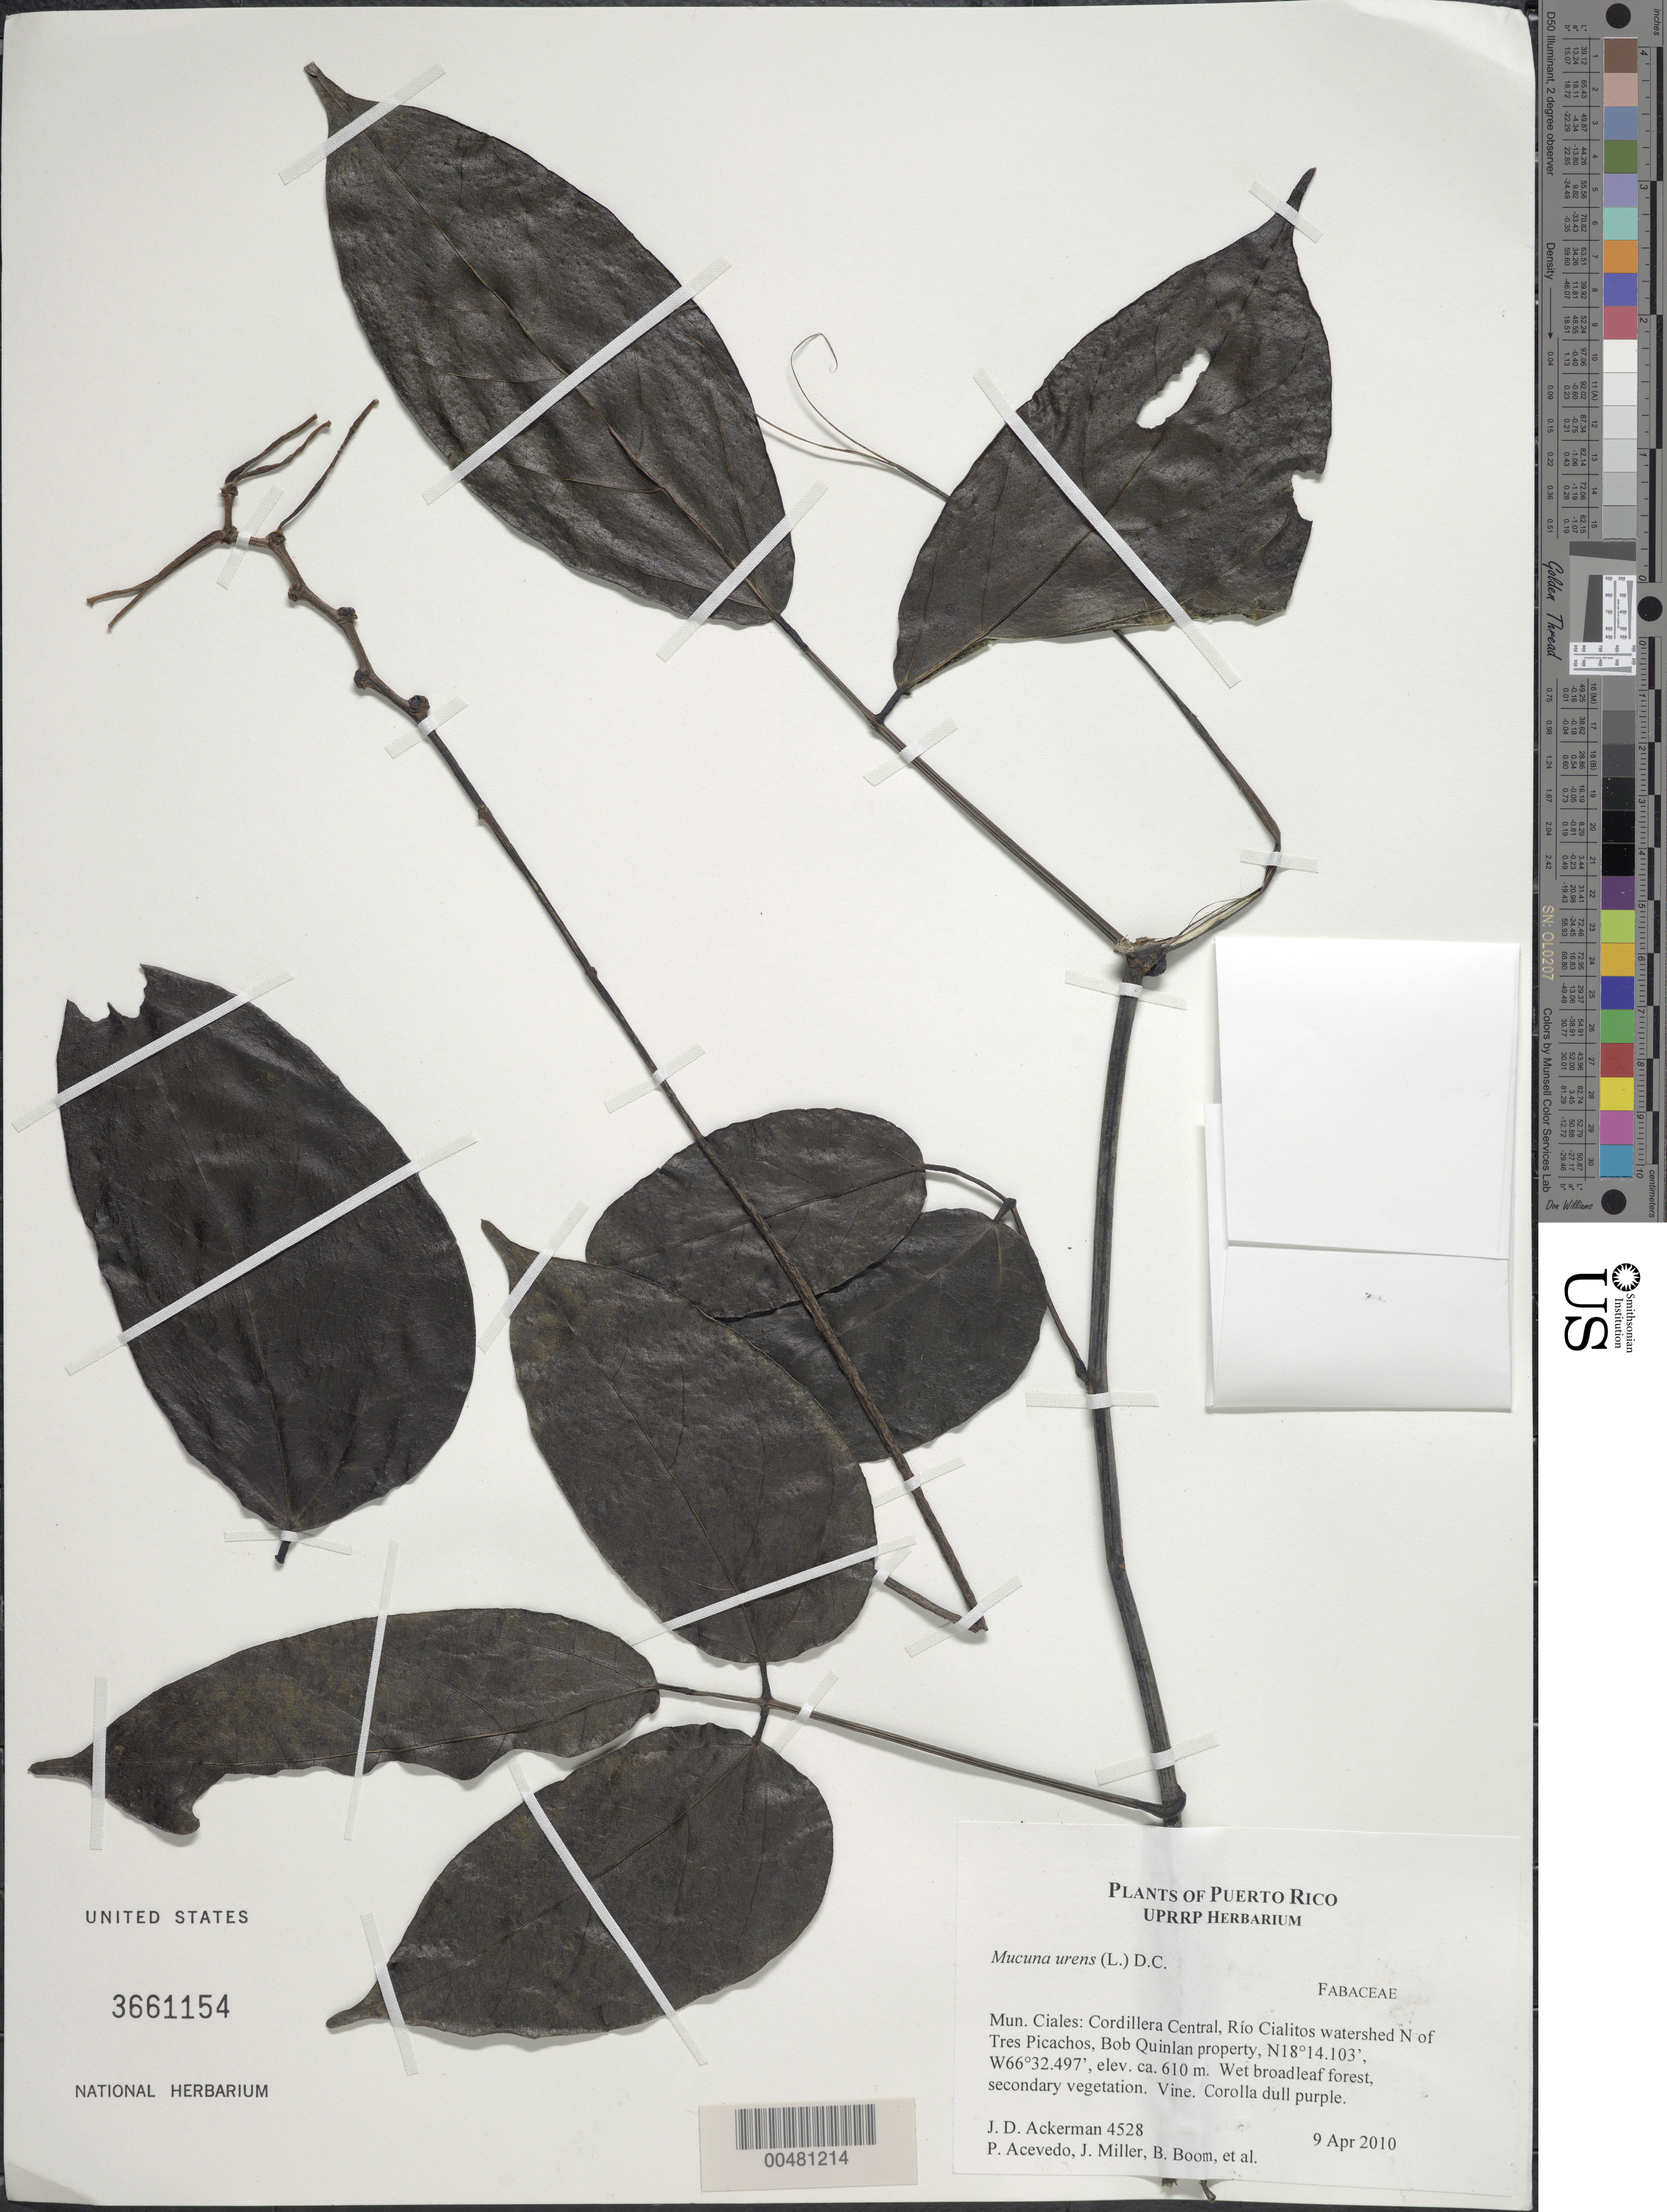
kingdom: Plantae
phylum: Tracheophyta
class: Magnoliopsida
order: Fabales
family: Fabaceae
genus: Mucuna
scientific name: Mucuna urens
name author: (L.) Medik.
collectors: J. D. Ackerman, P. Acevedo-Rodr., J. S. Miller & B. M. Boom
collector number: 4528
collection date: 2010-04-09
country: Puerto Rico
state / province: Ciales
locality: Cordillera Central, Río Cialitos watershed N of Tres Picachos, Bob Quinlan property.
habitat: Wet broadleaf forest, secondary vegetation.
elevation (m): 610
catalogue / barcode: US 3661154